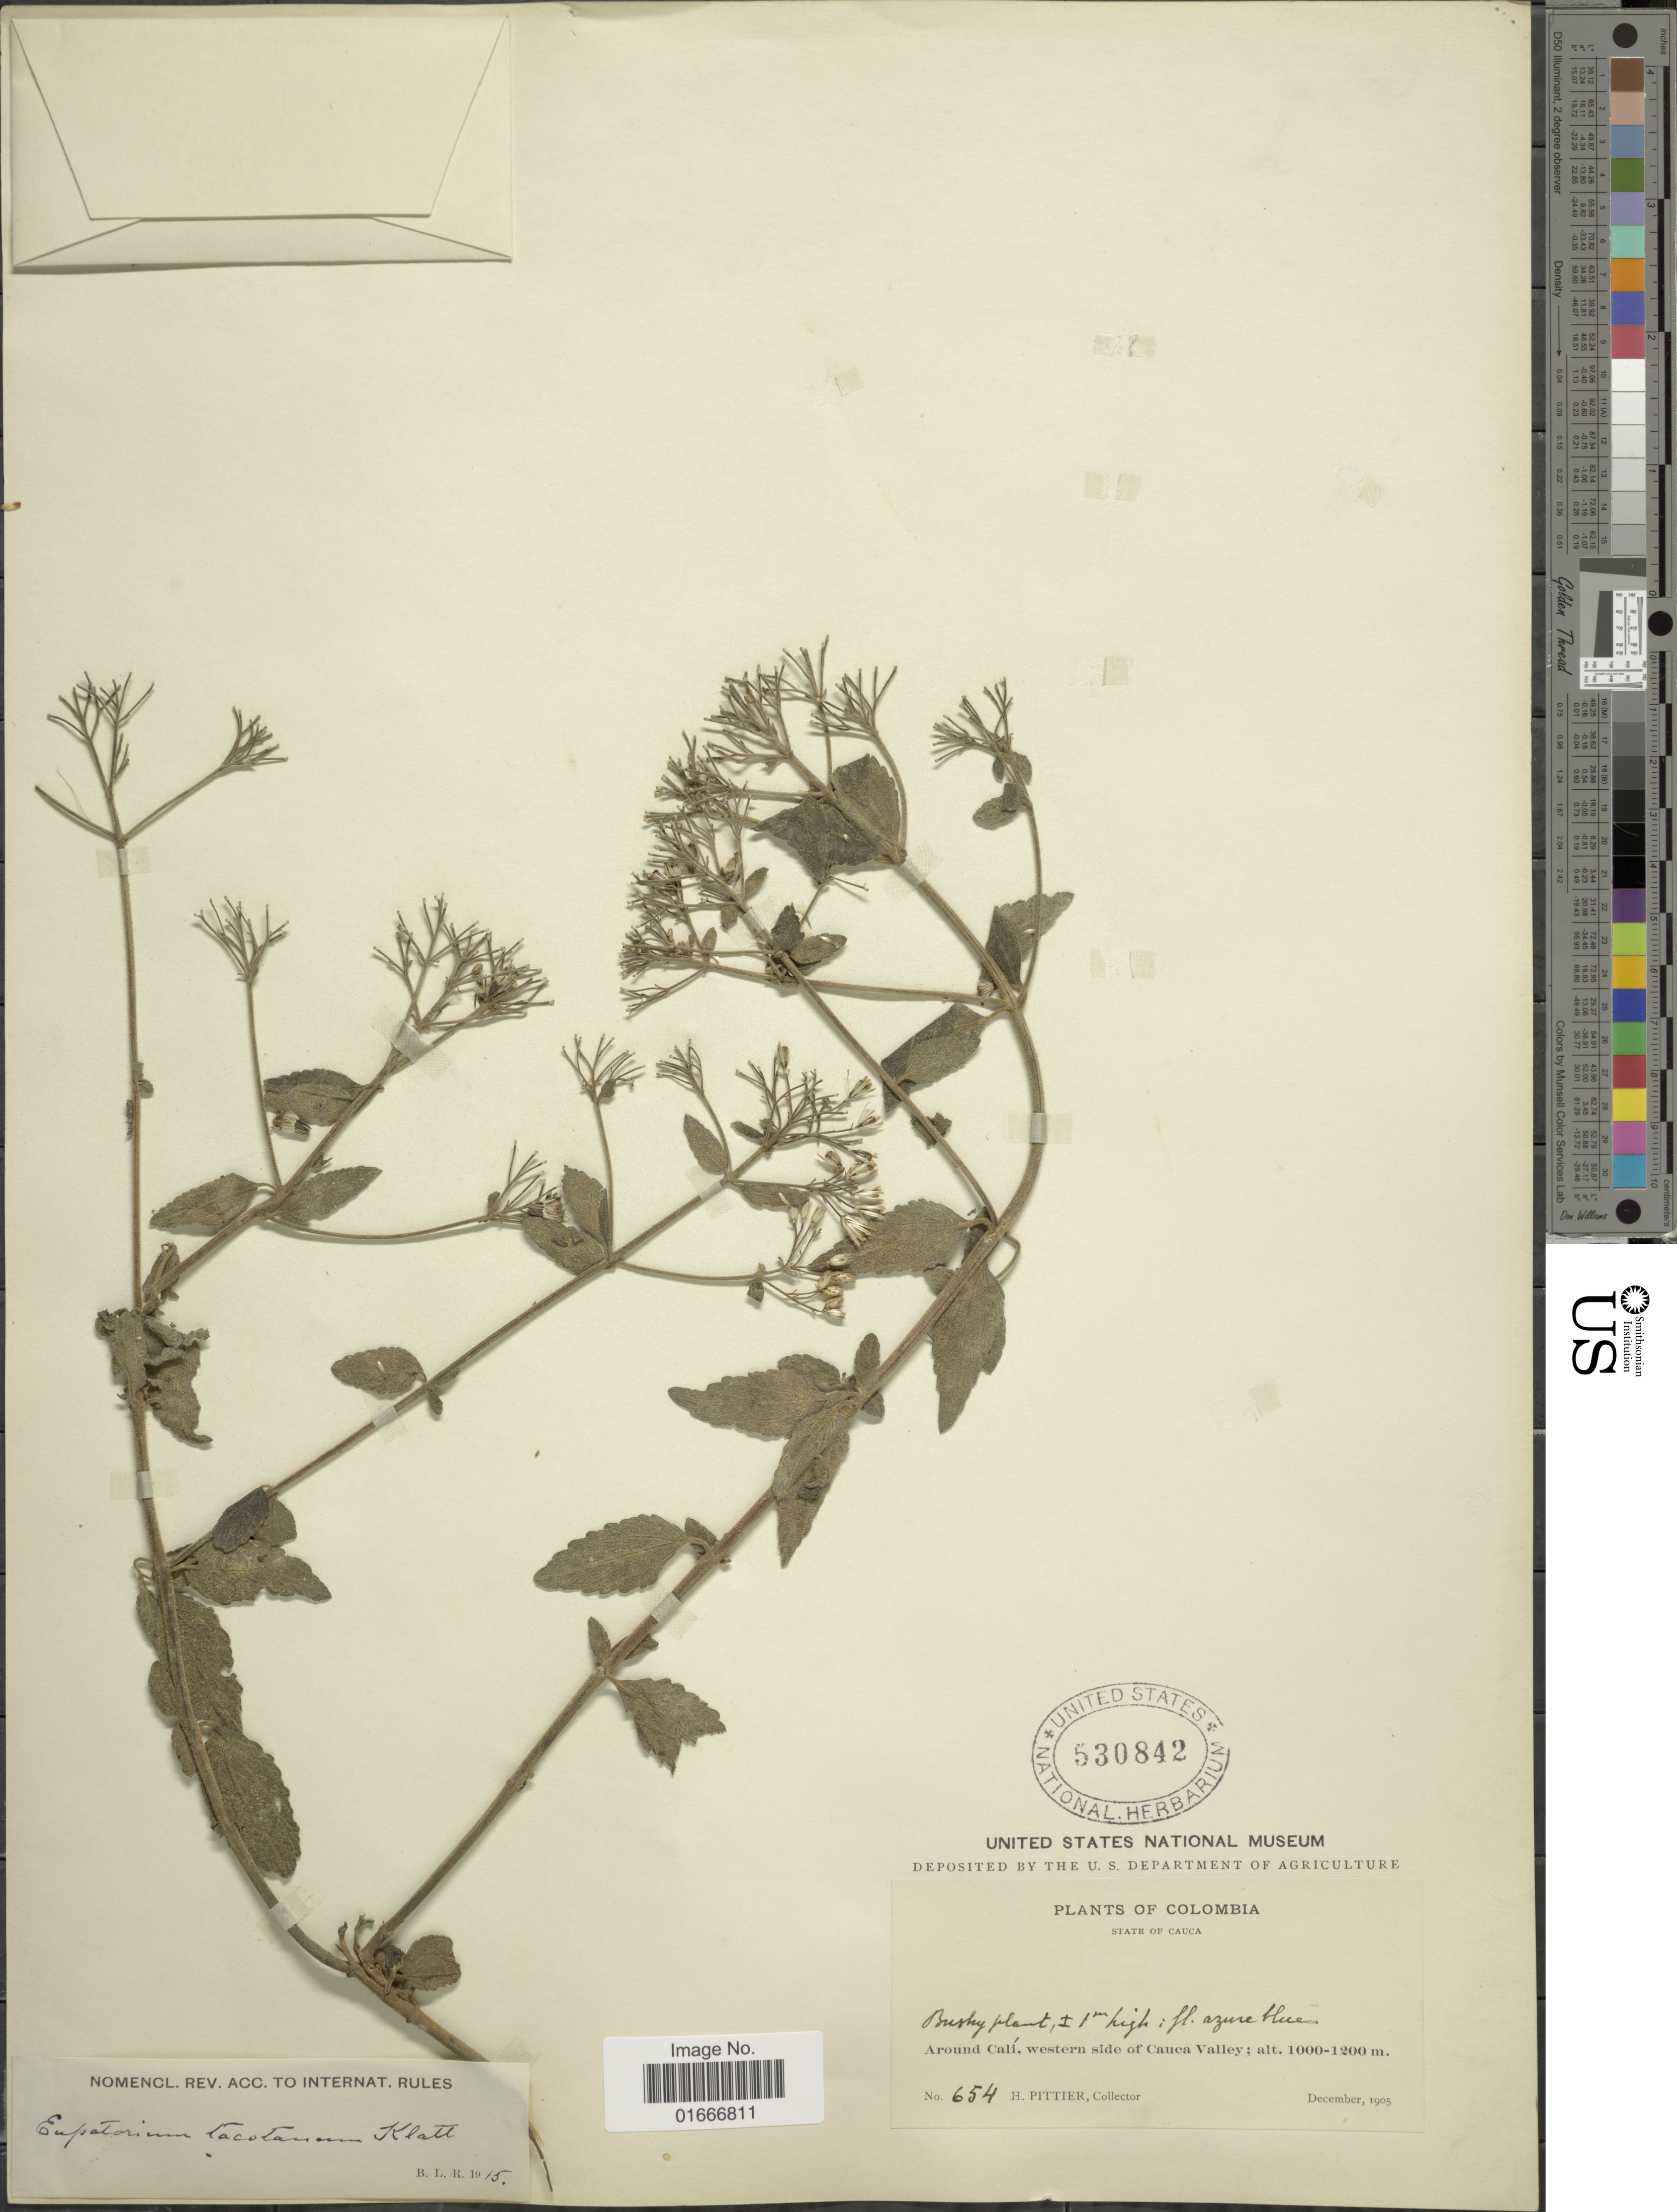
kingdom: Plantae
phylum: Tracheophyta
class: Magnoliopsida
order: Asterales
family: Asteraceae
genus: Chromolaena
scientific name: Chromolaena tacotana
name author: (Klatt) R.M. King & H. Rob.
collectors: H. F. Pittier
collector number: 654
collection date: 1905-12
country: Colombia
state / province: Cauca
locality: Colombia. State of Cauca. Around Cali, western side of Cauca Valley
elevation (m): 1000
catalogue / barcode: US 530842